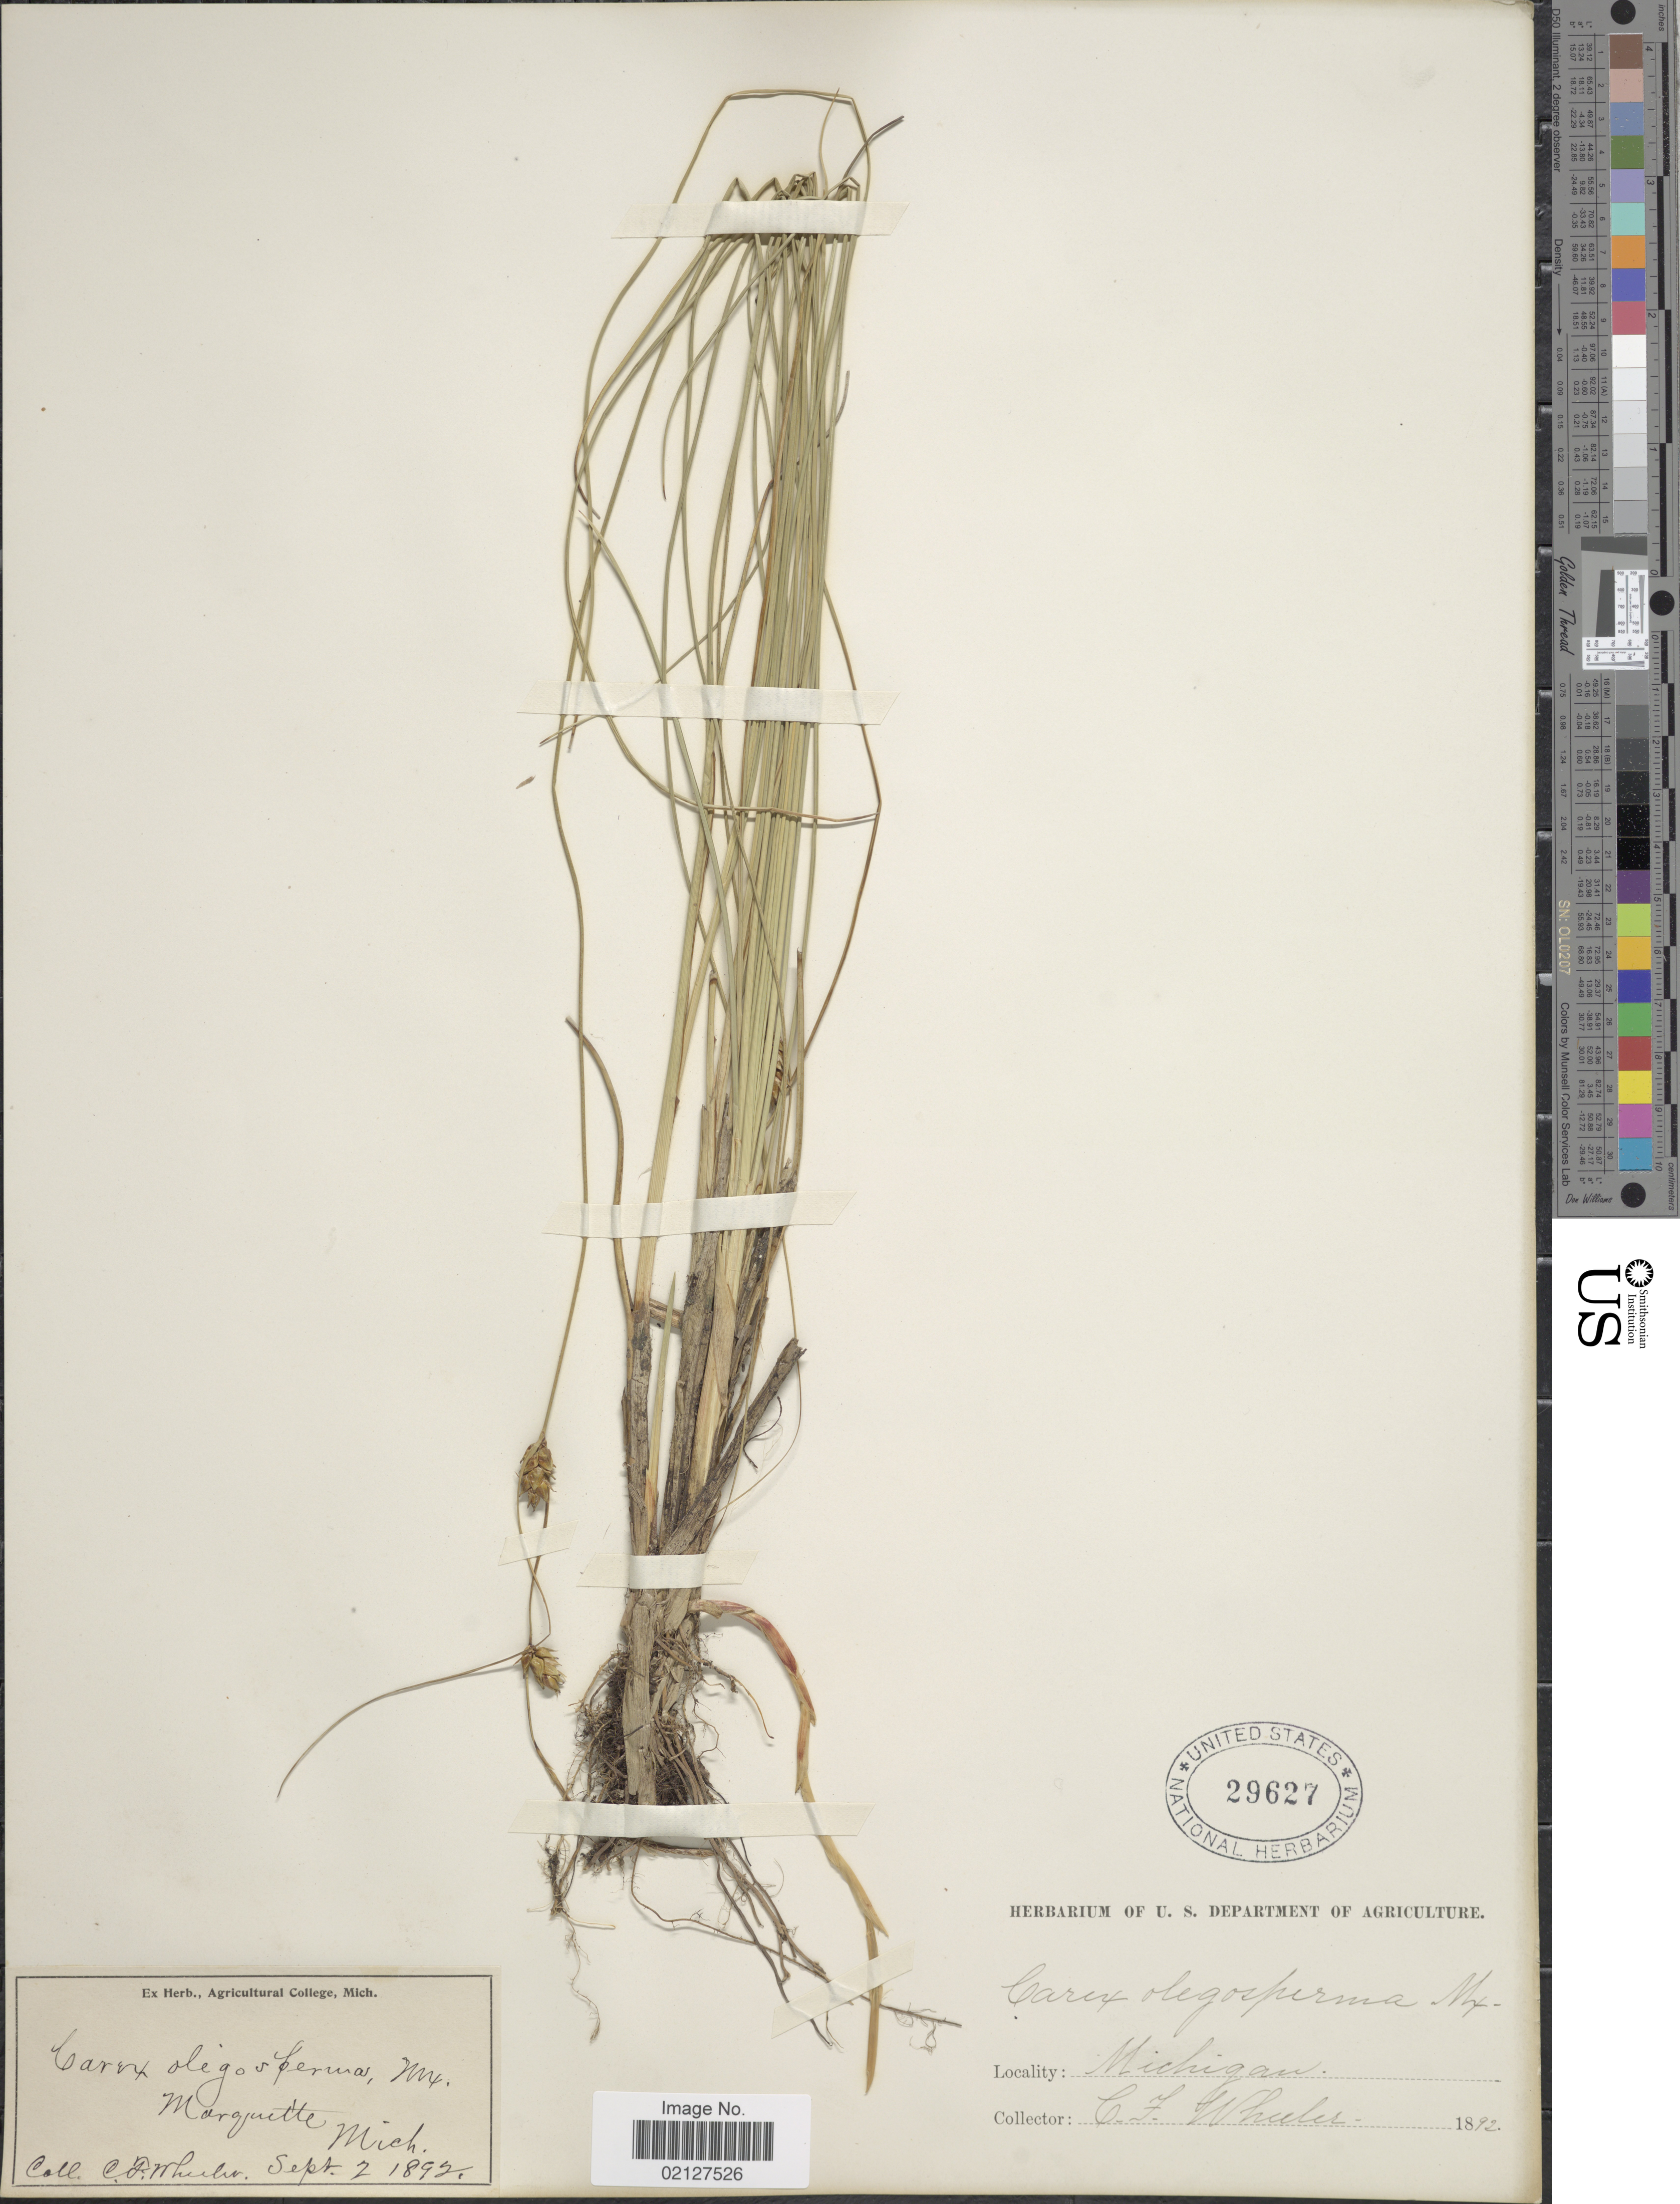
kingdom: Plantae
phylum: Tracheophyta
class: Liliopsida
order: Poales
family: Cyperaceae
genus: Carex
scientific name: Carex oligosperma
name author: Michx.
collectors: C. Wheeler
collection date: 1892-09-02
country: United States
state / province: Michigan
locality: Marquette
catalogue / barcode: US 29627